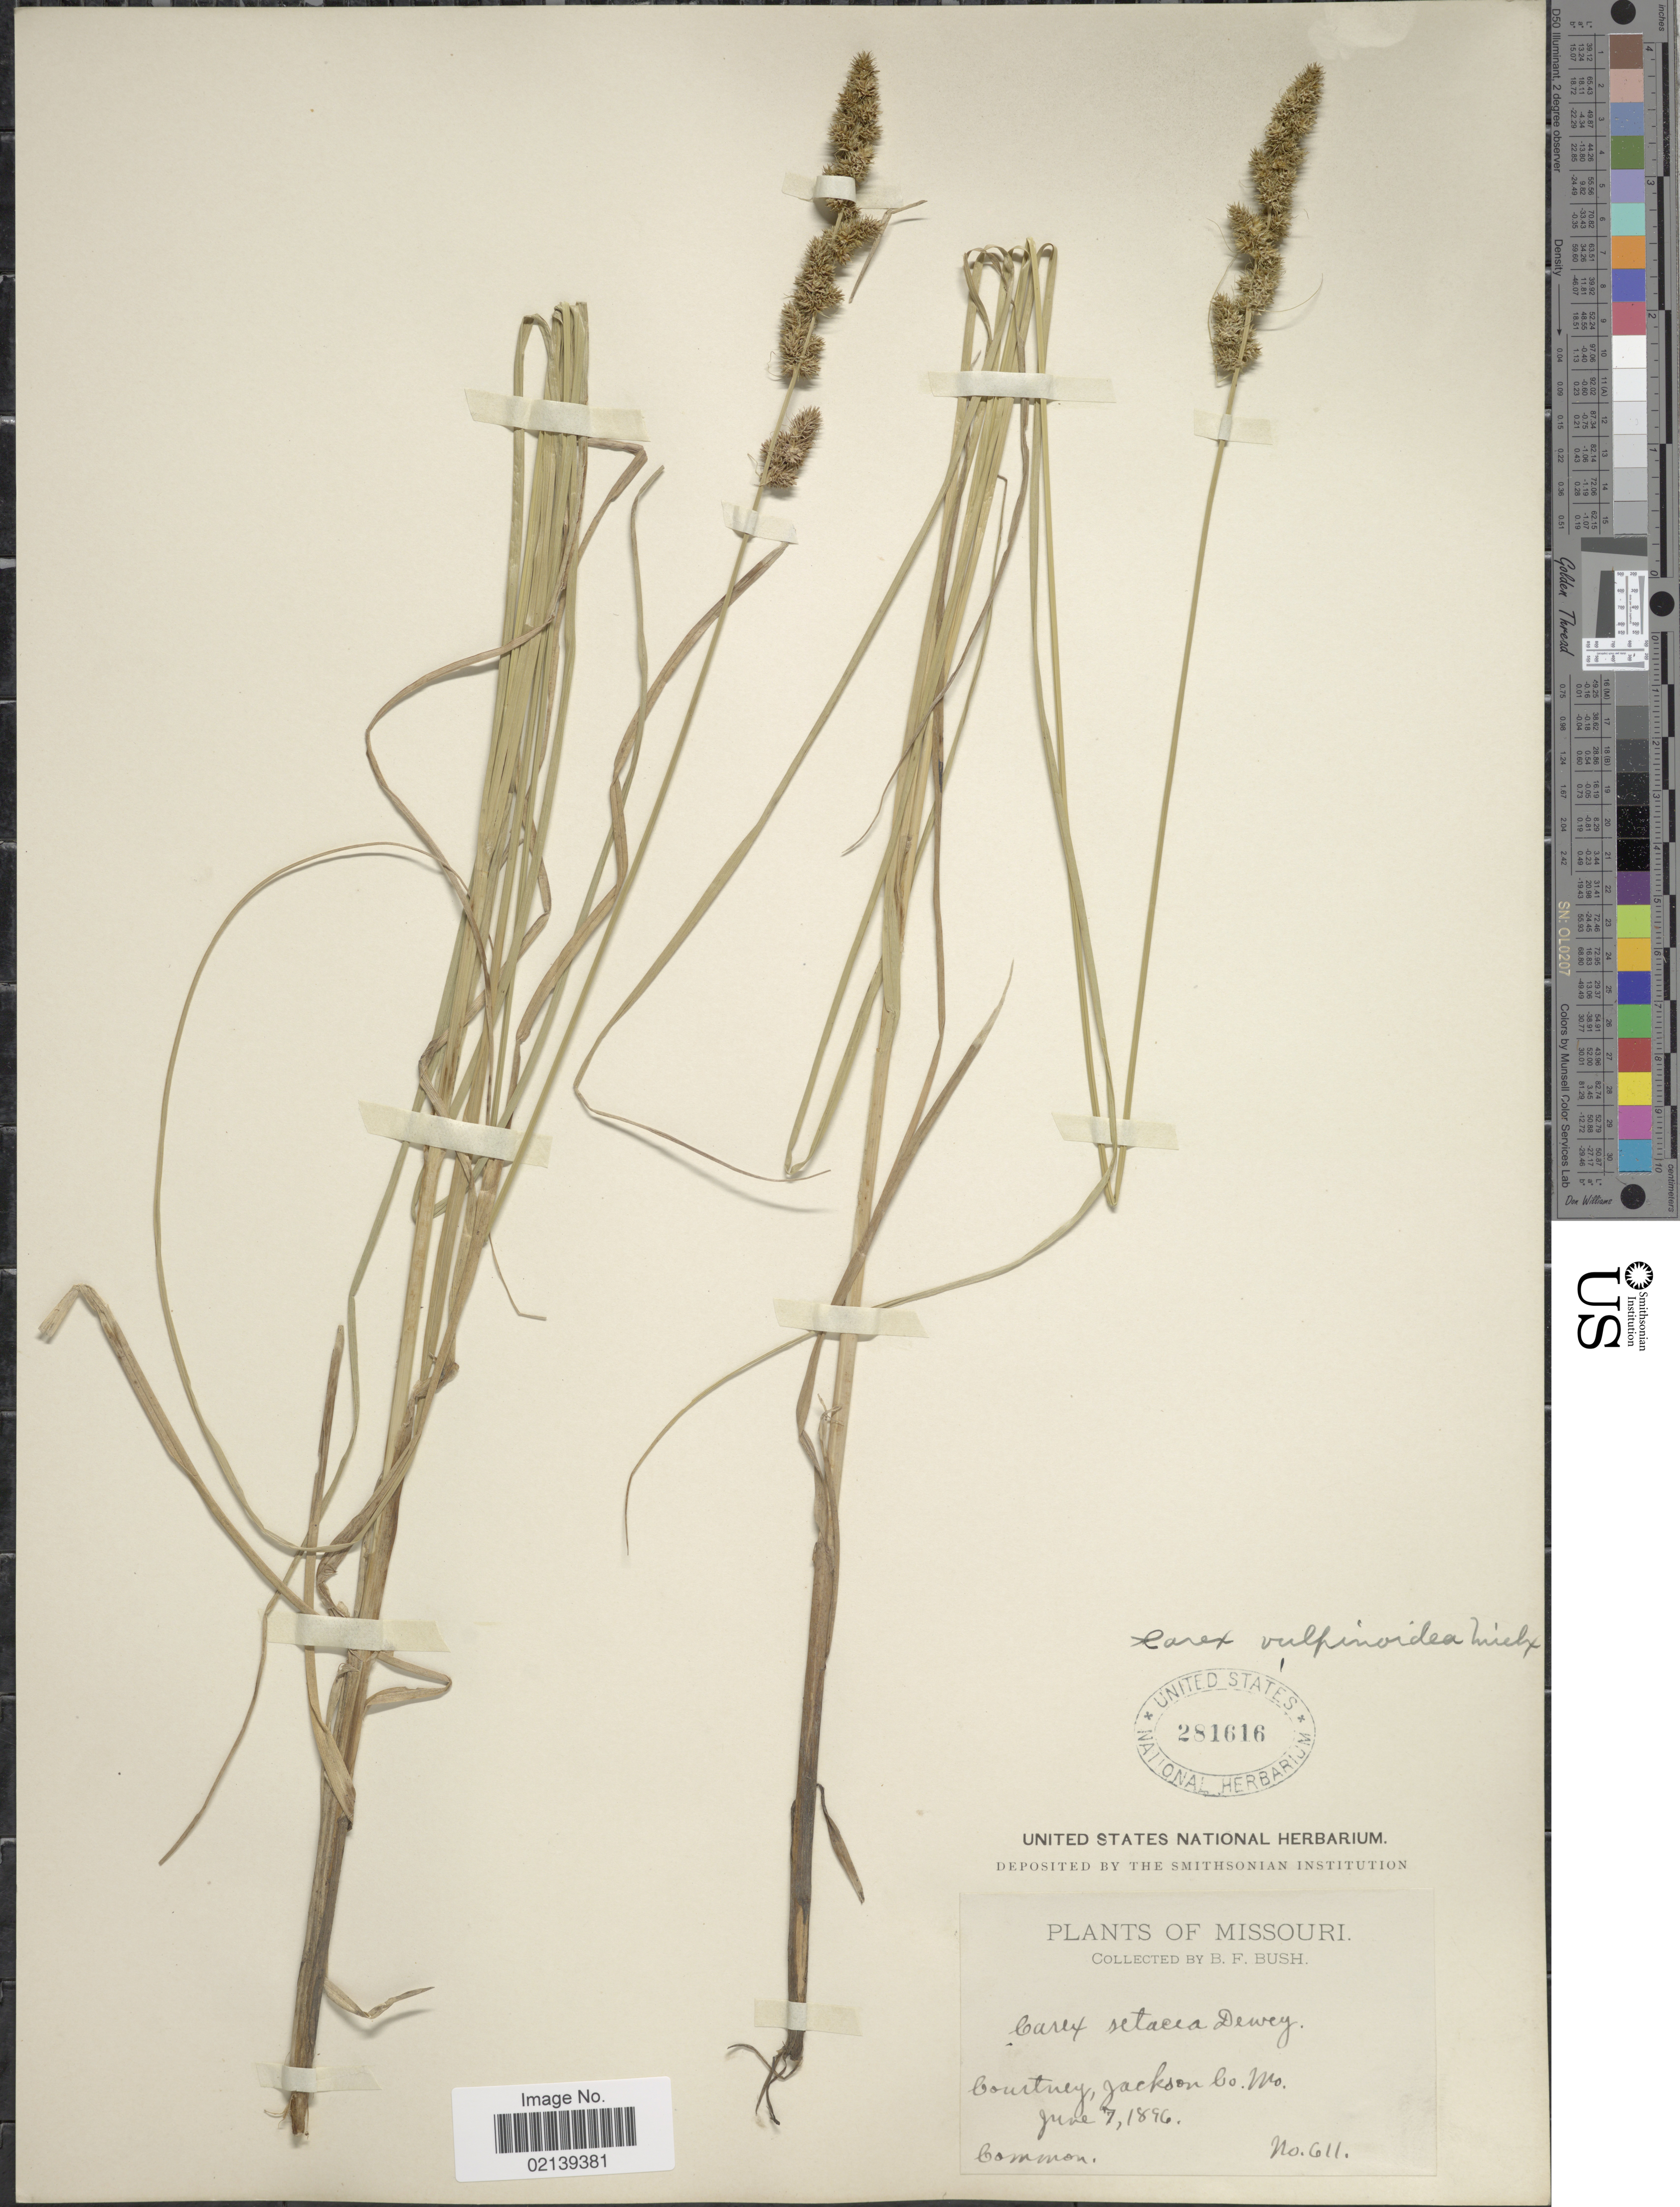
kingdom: Plantae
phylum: Tracheophyta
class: Liliopsida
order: Poales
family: Cyperaceae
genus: Carex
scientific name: Carex vulpinoidea Michx.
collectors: B. F. Bush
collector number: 611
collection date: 1896-06-07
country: United States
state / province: Missouri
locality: Courtney, Jackson Co., Mo.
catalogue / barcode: US 281616